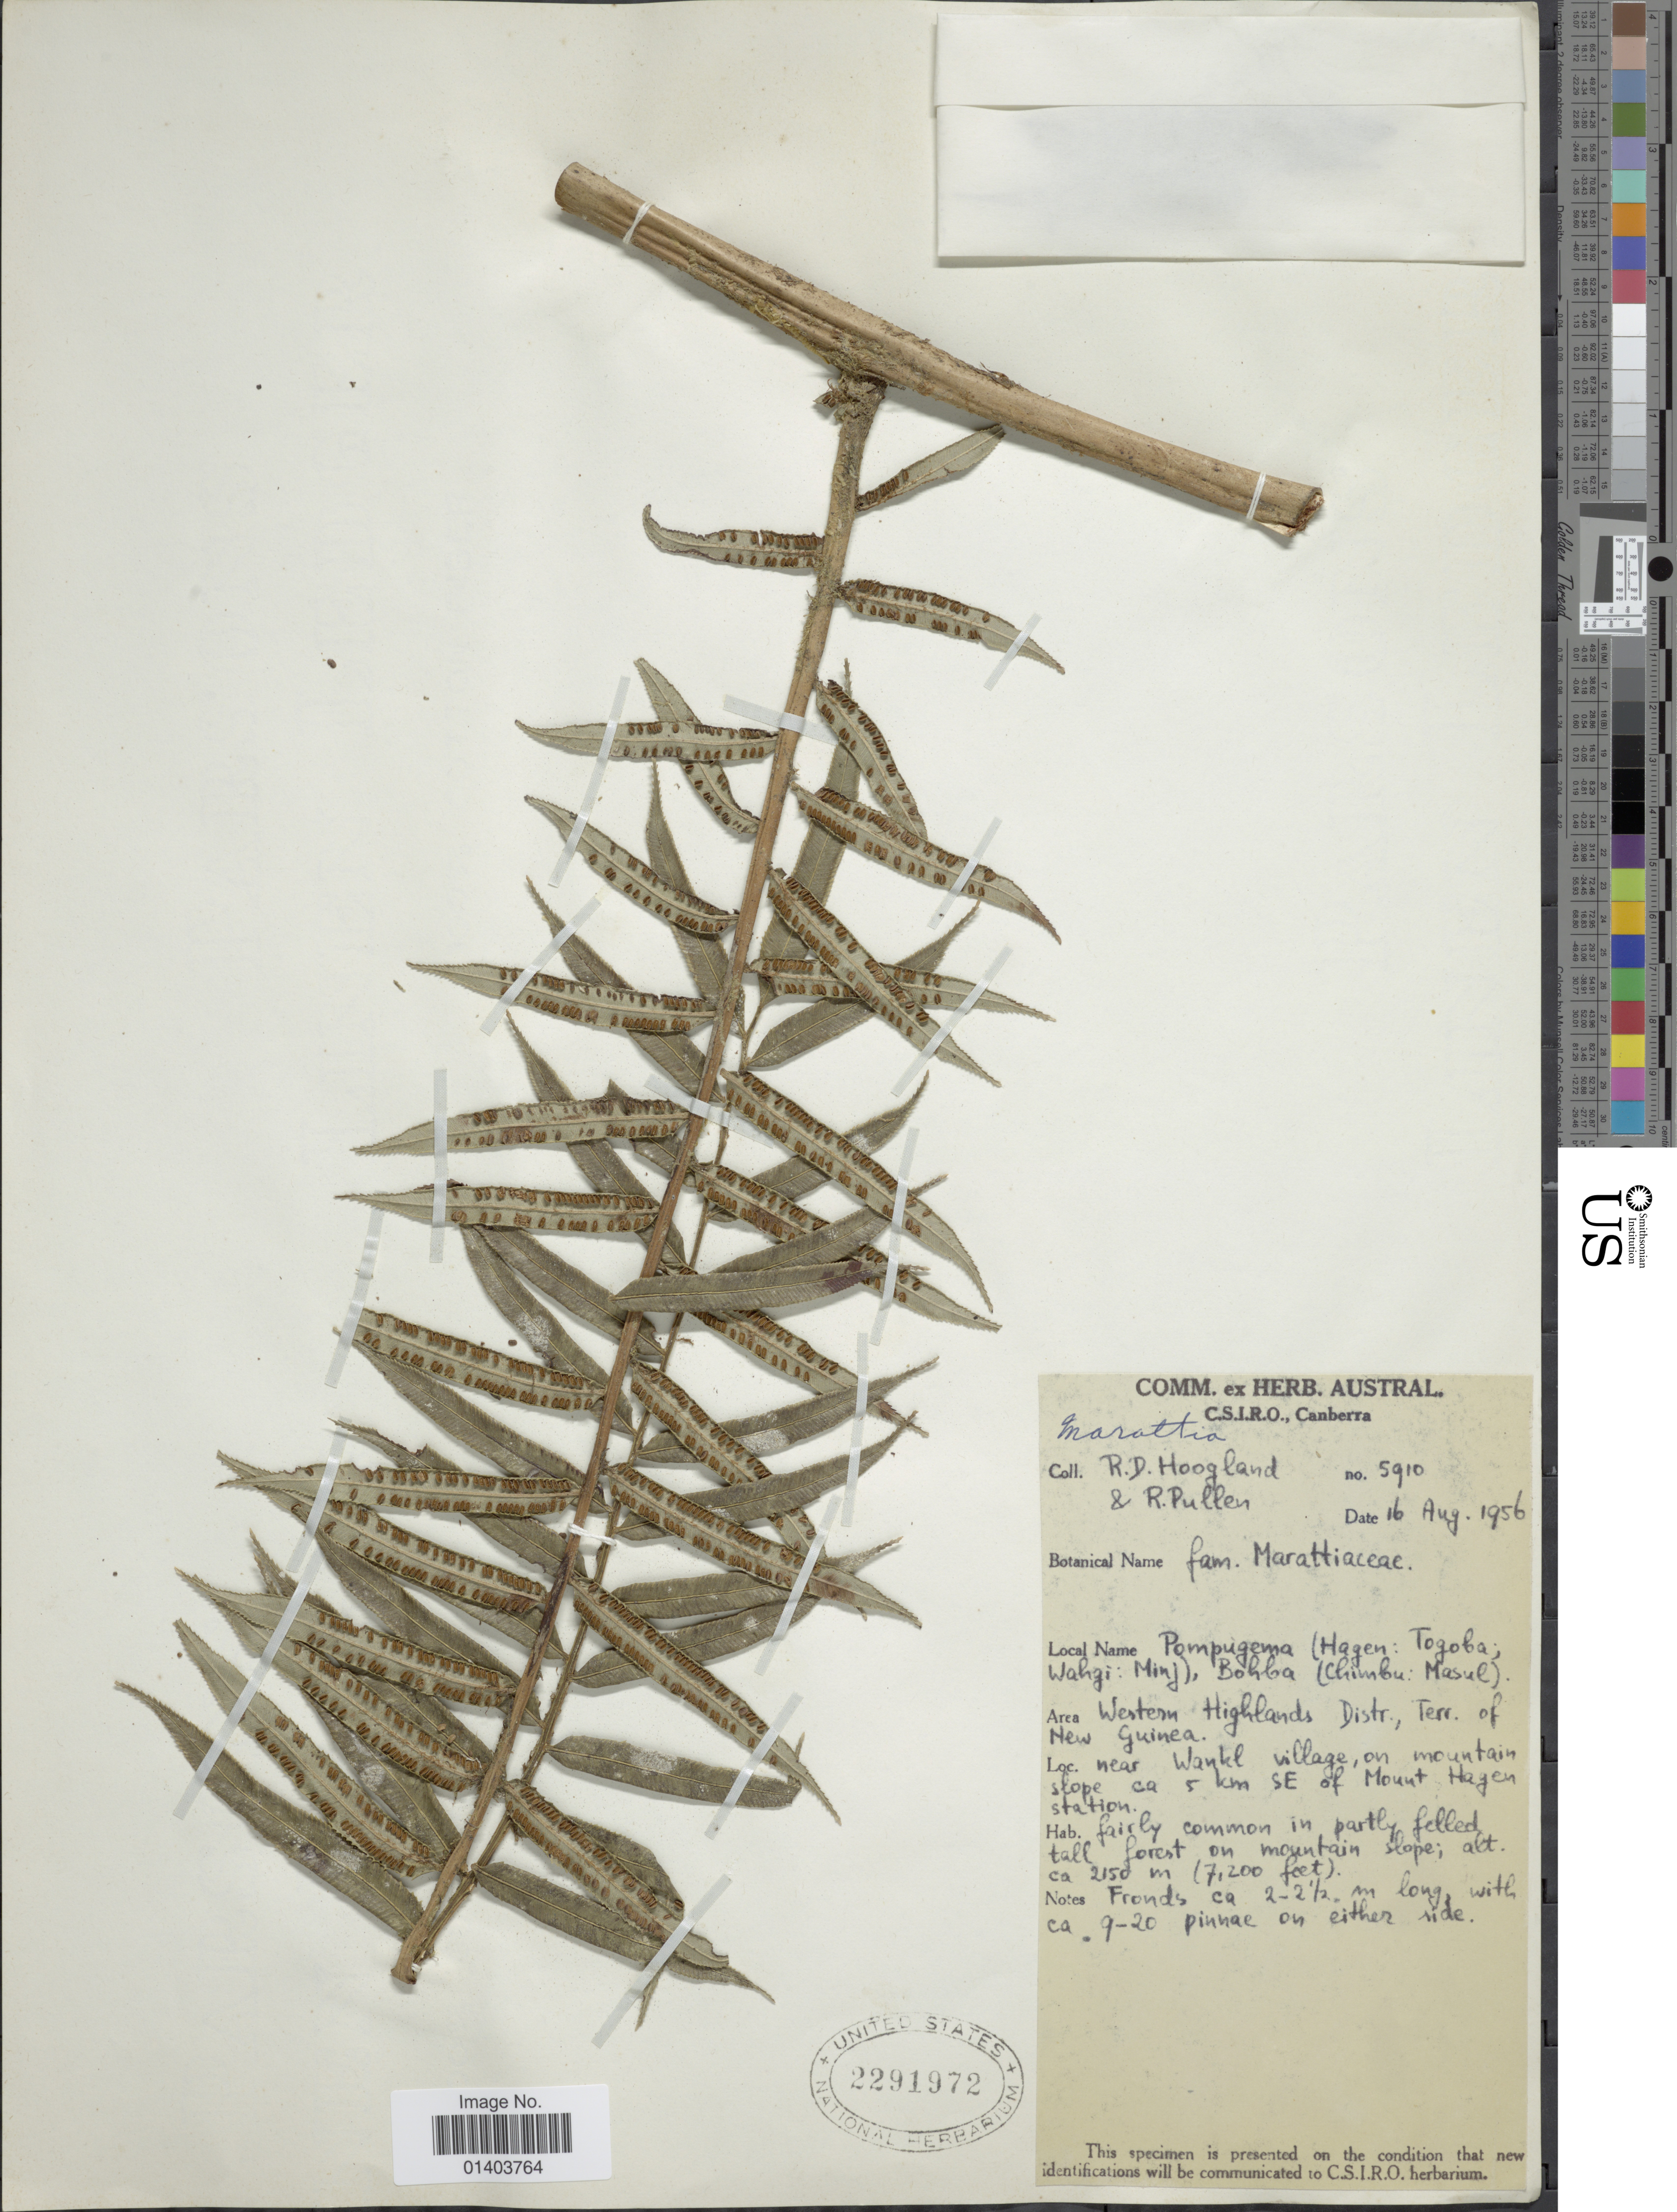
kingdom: Plantae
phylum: Tracheophyta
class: Polypodiopsida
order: Marattiales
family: Marattiaceae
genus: Ptisana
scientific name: Ptisana sp.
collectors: R. D. Hoogland & R. Pullen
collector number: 5910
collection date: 1956-08-16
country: Papua New Guinea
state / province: Western Highlands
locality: Distr Terr of New Guinea, near Wankl village, on mountain slope ca 5 km SE of Mount Hagen station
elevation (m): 2195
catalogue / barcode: US 2291972